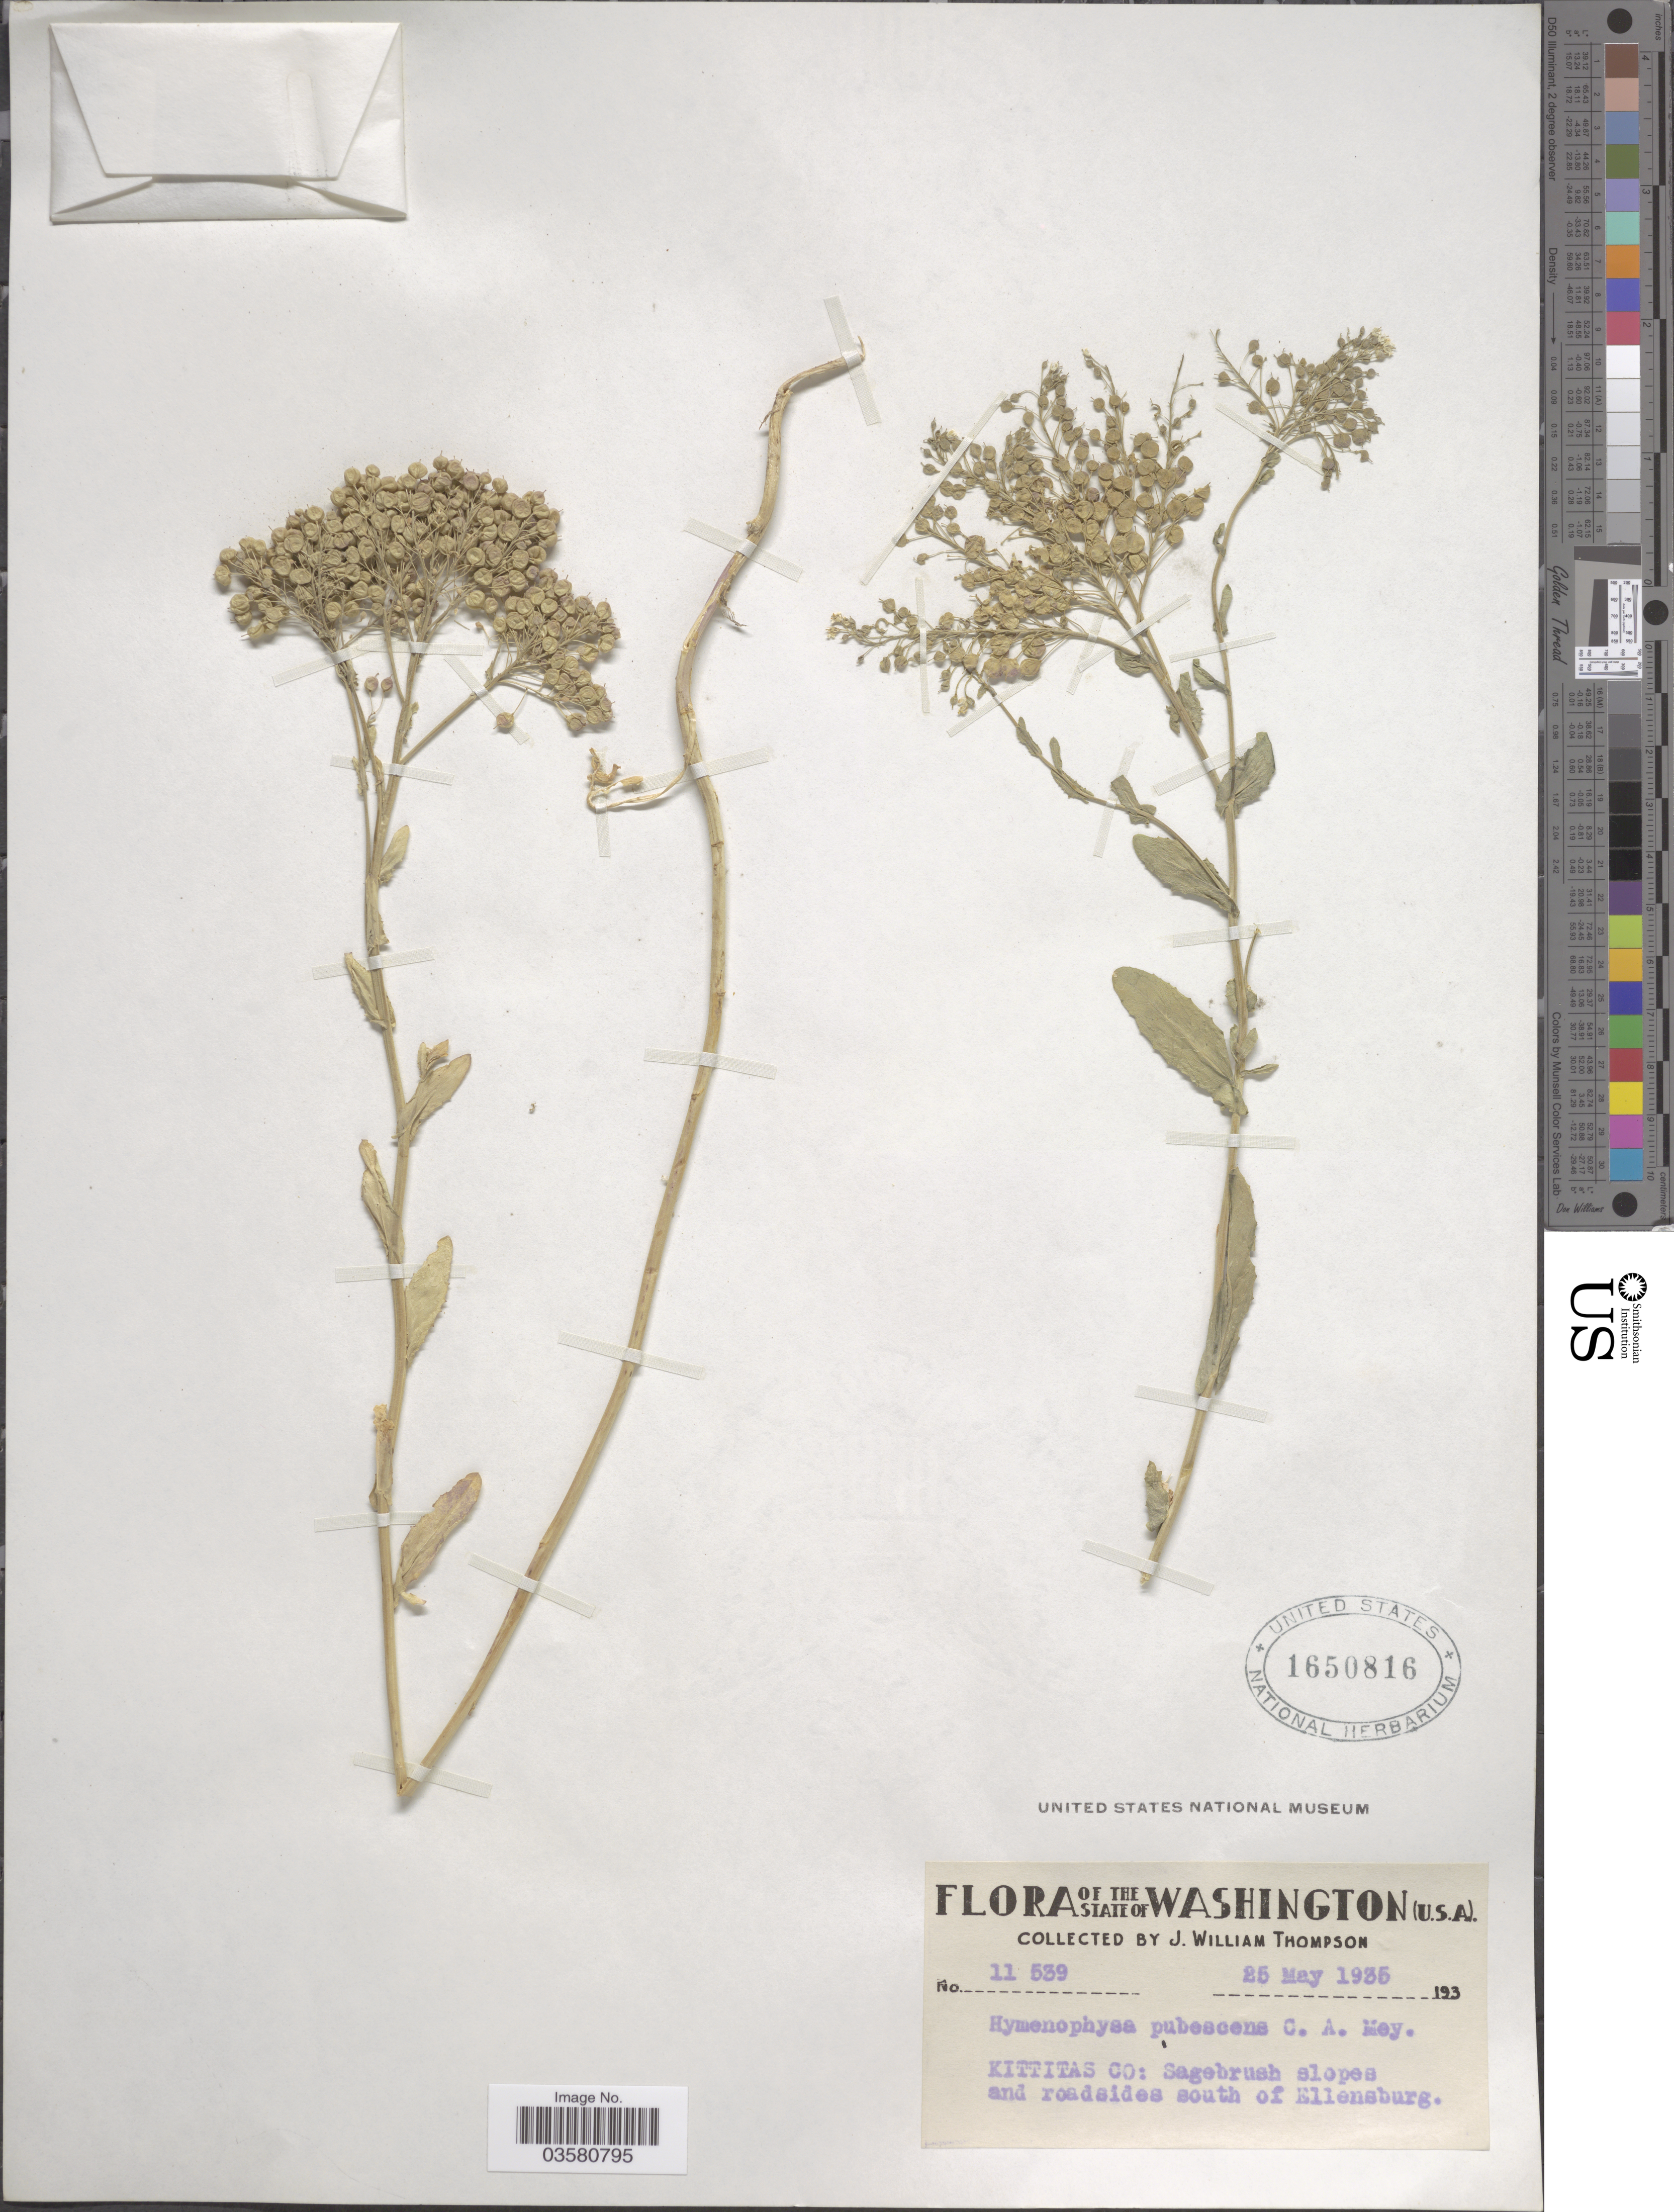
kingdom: Plantae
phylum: Tracheophyta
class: Magnoliopsida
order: Brassicales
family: Brassicaceae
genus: Lepidium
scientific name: Lepidium appelianum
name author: Al-Shehbaz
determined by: Strong, M. T., (US), Smithsonian Institution - National Museum of Natural History (UNITED STATES)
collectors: J. W. Thompson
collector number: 11539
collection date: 1935-05-25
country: United States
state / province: Washington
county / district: Kittitas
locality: Kittitas Co: Sagebrush slopes and roadsides south of Ellensburg.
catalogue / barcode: US 1650816